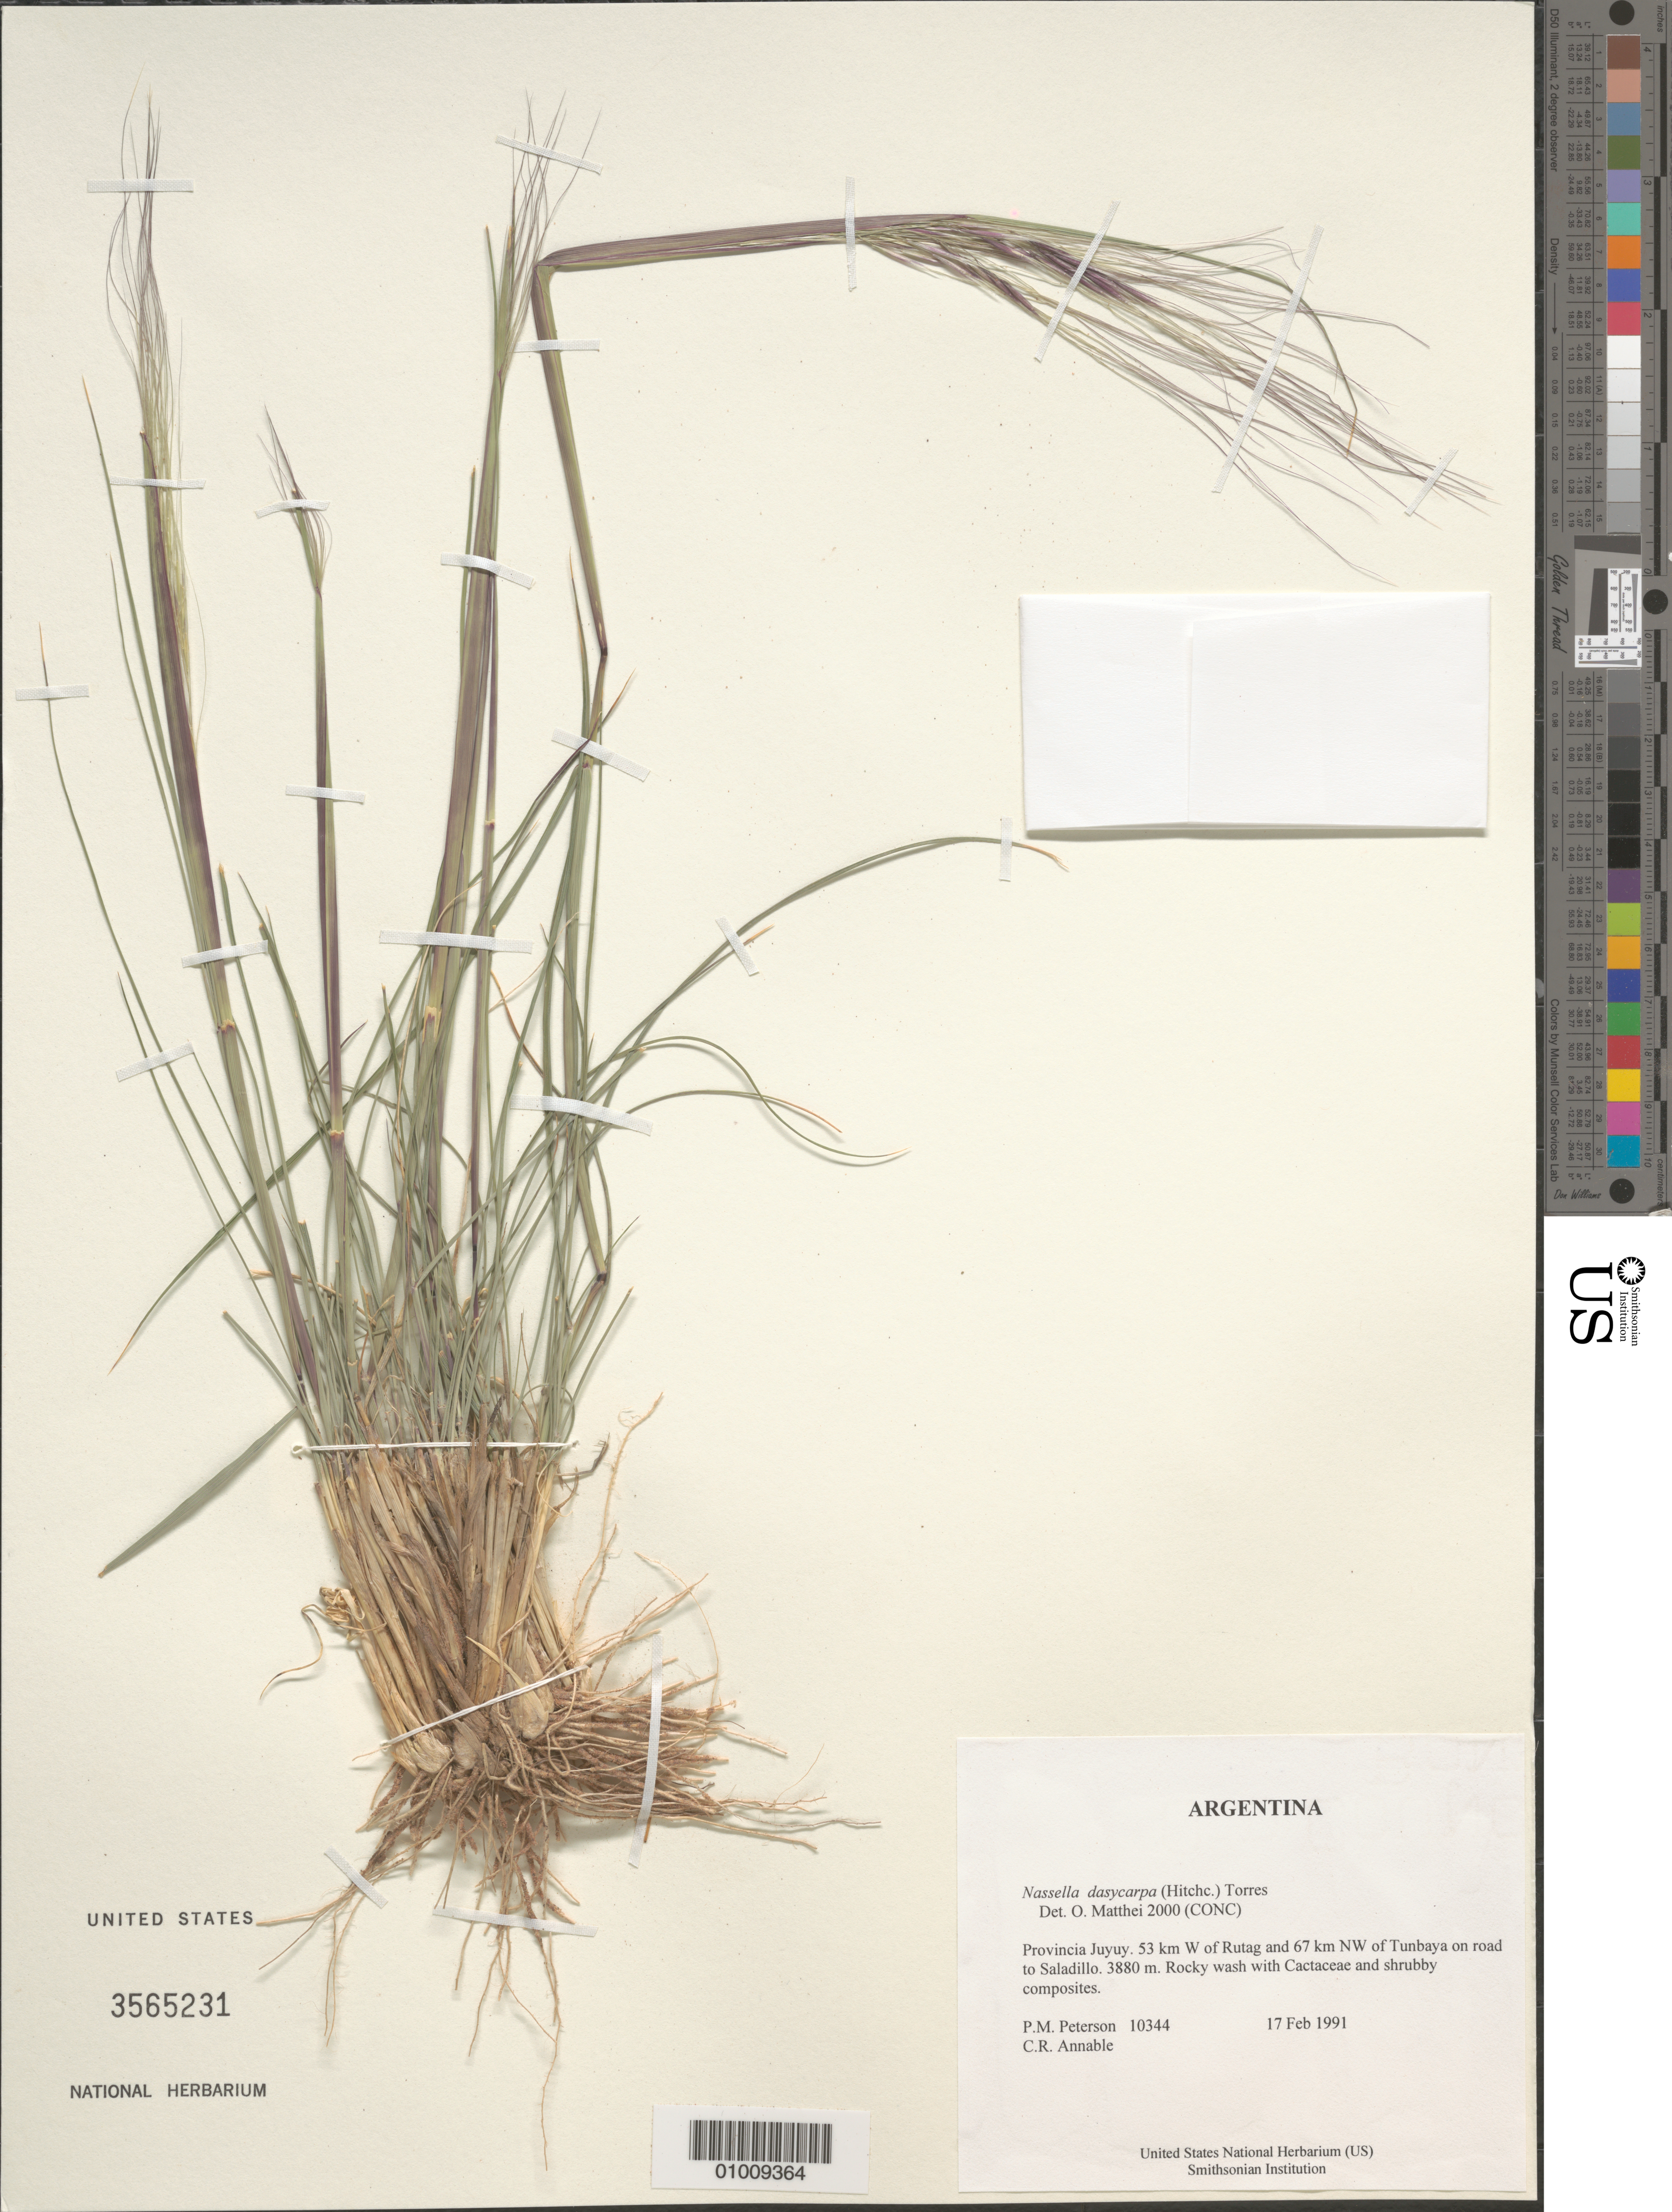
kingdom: Plantae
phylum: Tracheophyta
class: Liliopsida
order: Poales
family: Poaceae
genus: Nassella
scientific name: Nassella dasycarpa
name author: (Hitchc.) A.M. Torres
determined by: Matthei, O. R.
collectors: P. M. Peterson & C. R. Annable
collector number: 10344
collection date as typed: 17 Feb 1991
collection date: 1991-02-17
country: Argentina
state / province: Jujuy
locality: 53 km W of Rutag and 67 km NW of Tunbaya on road to Saladillo.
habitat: Rocky wash with Cactaceae and shruby composites.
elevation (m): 3880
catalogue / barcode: US 3565231